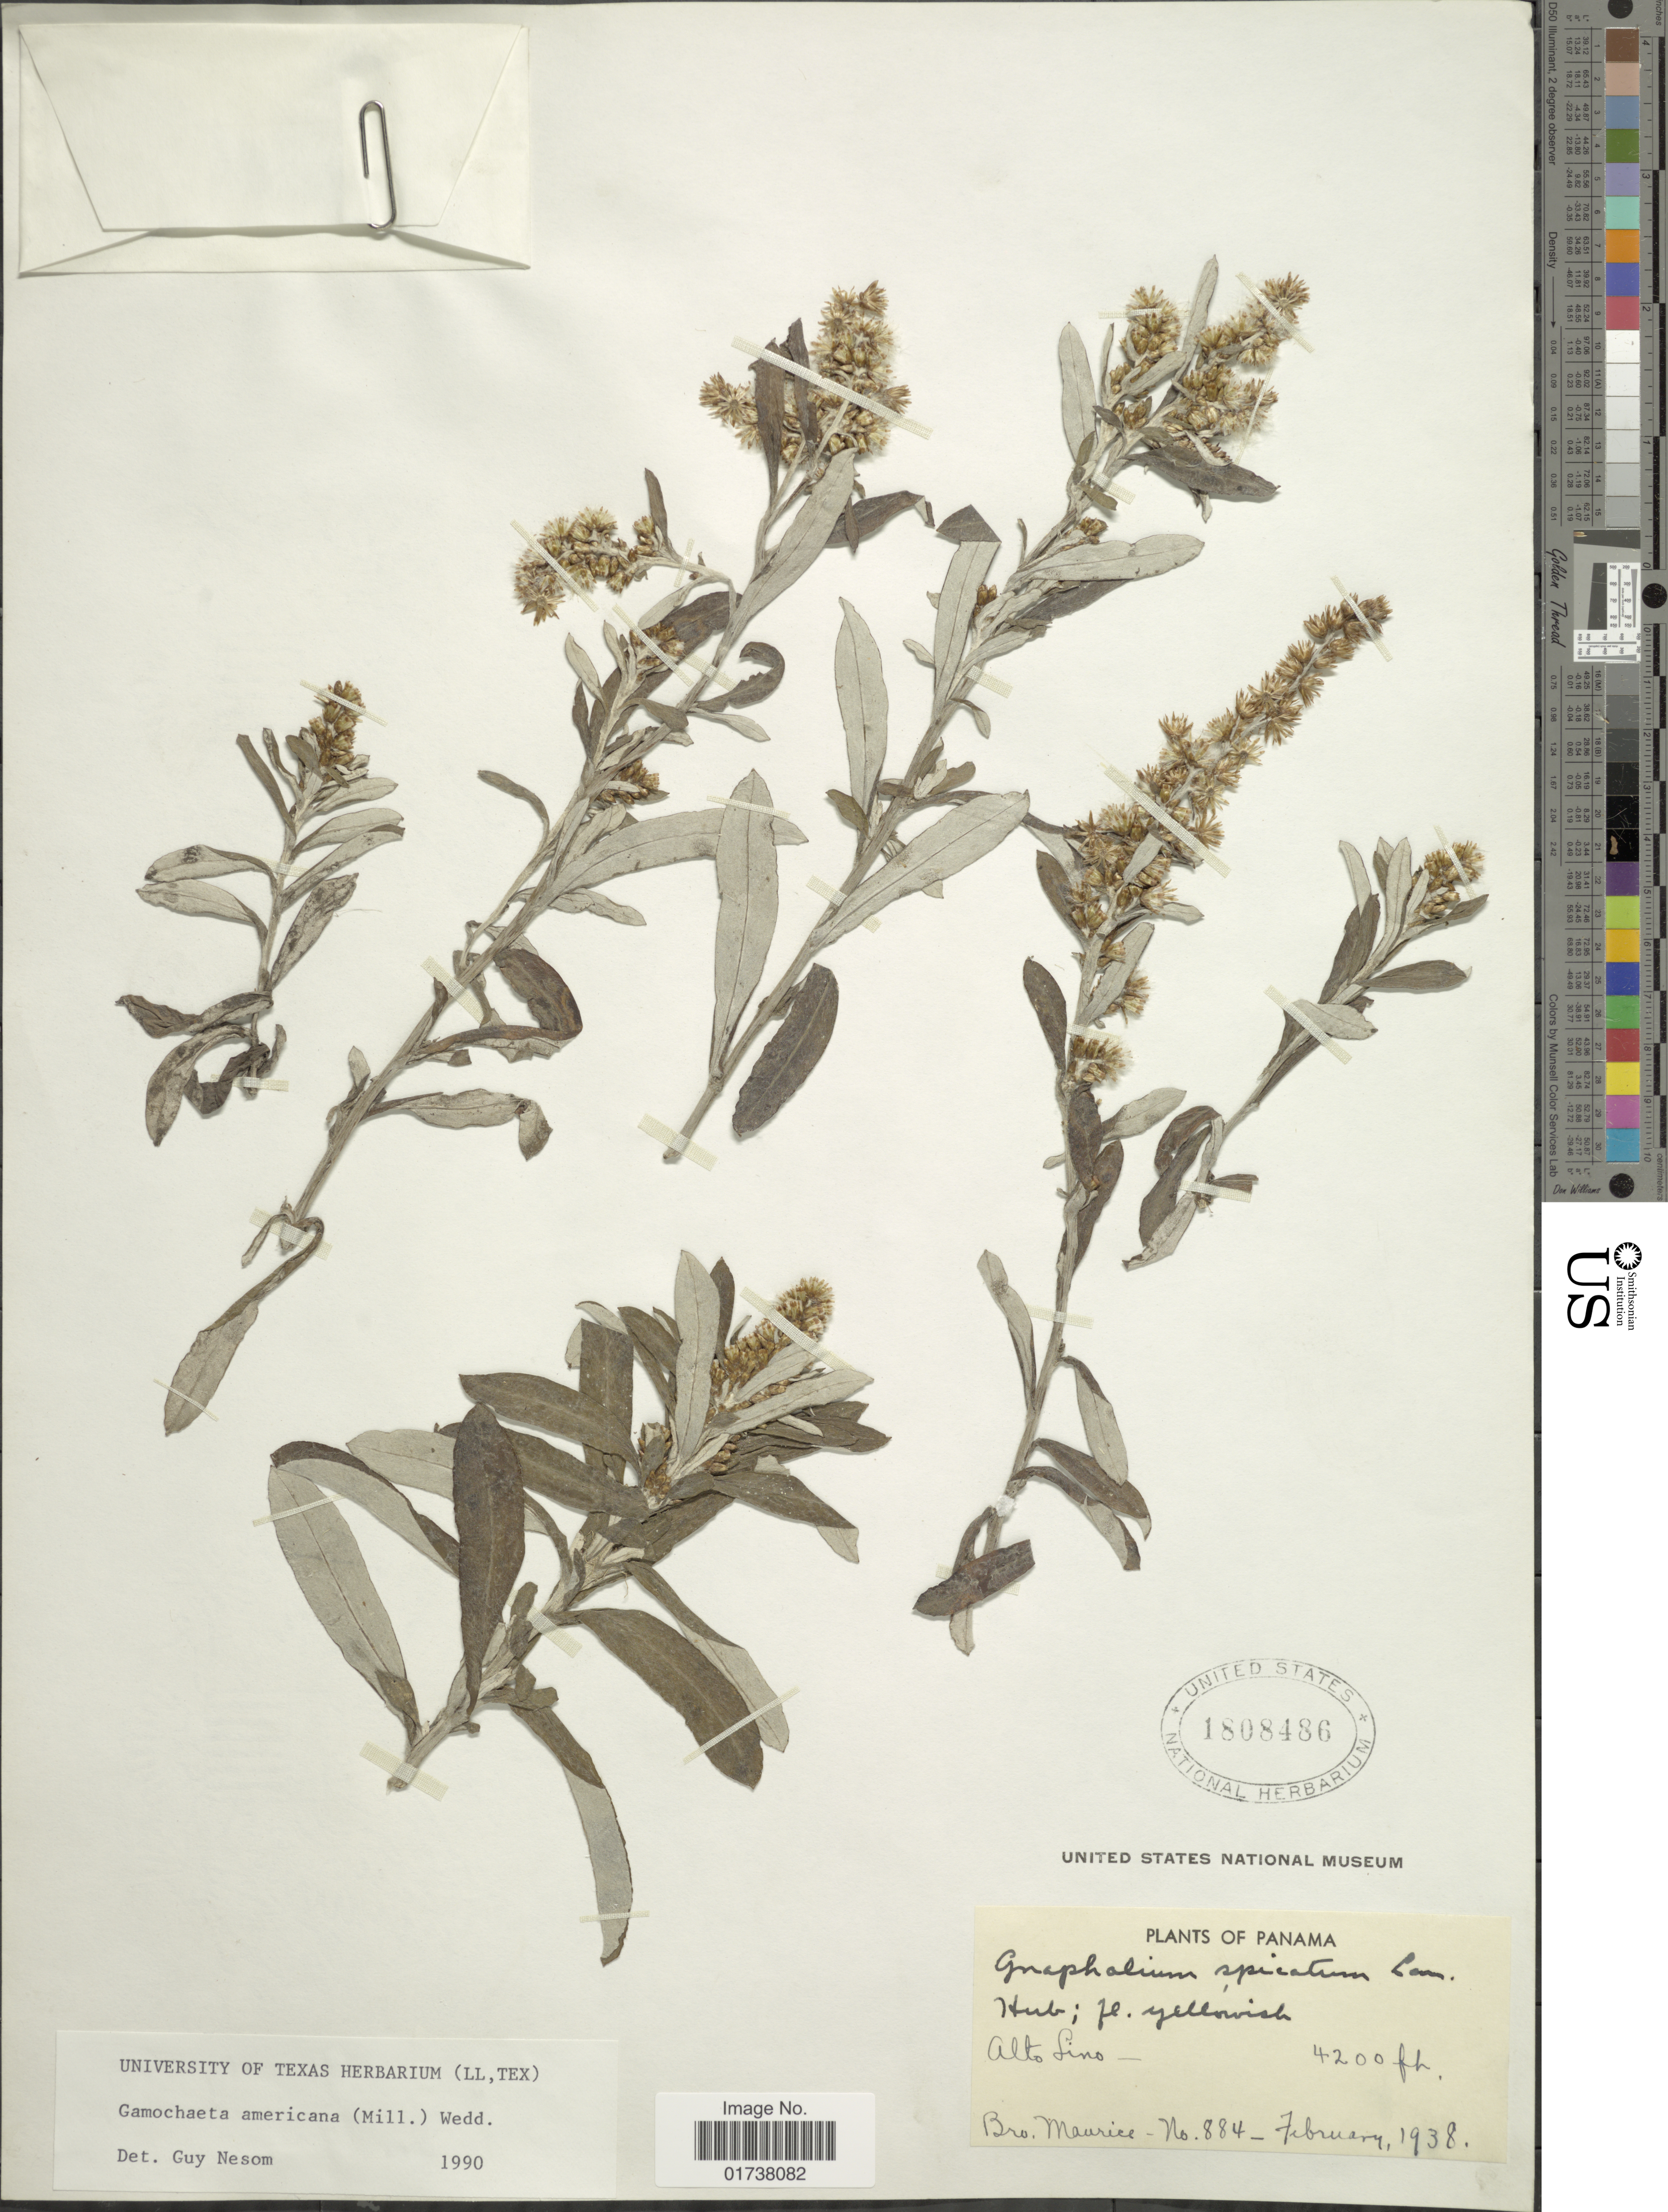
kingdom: Plantae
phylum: Tracheophyta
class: Magnoliopsida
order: Asterales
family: Asteraceae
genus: Gamochaeta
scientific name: Gamochaeta americana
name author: (Mill.) Wedd.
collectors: B. Maurice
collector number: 884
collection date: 1938-02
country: Panama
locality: Alto Lino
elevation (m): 1280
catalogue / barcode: US 1808486